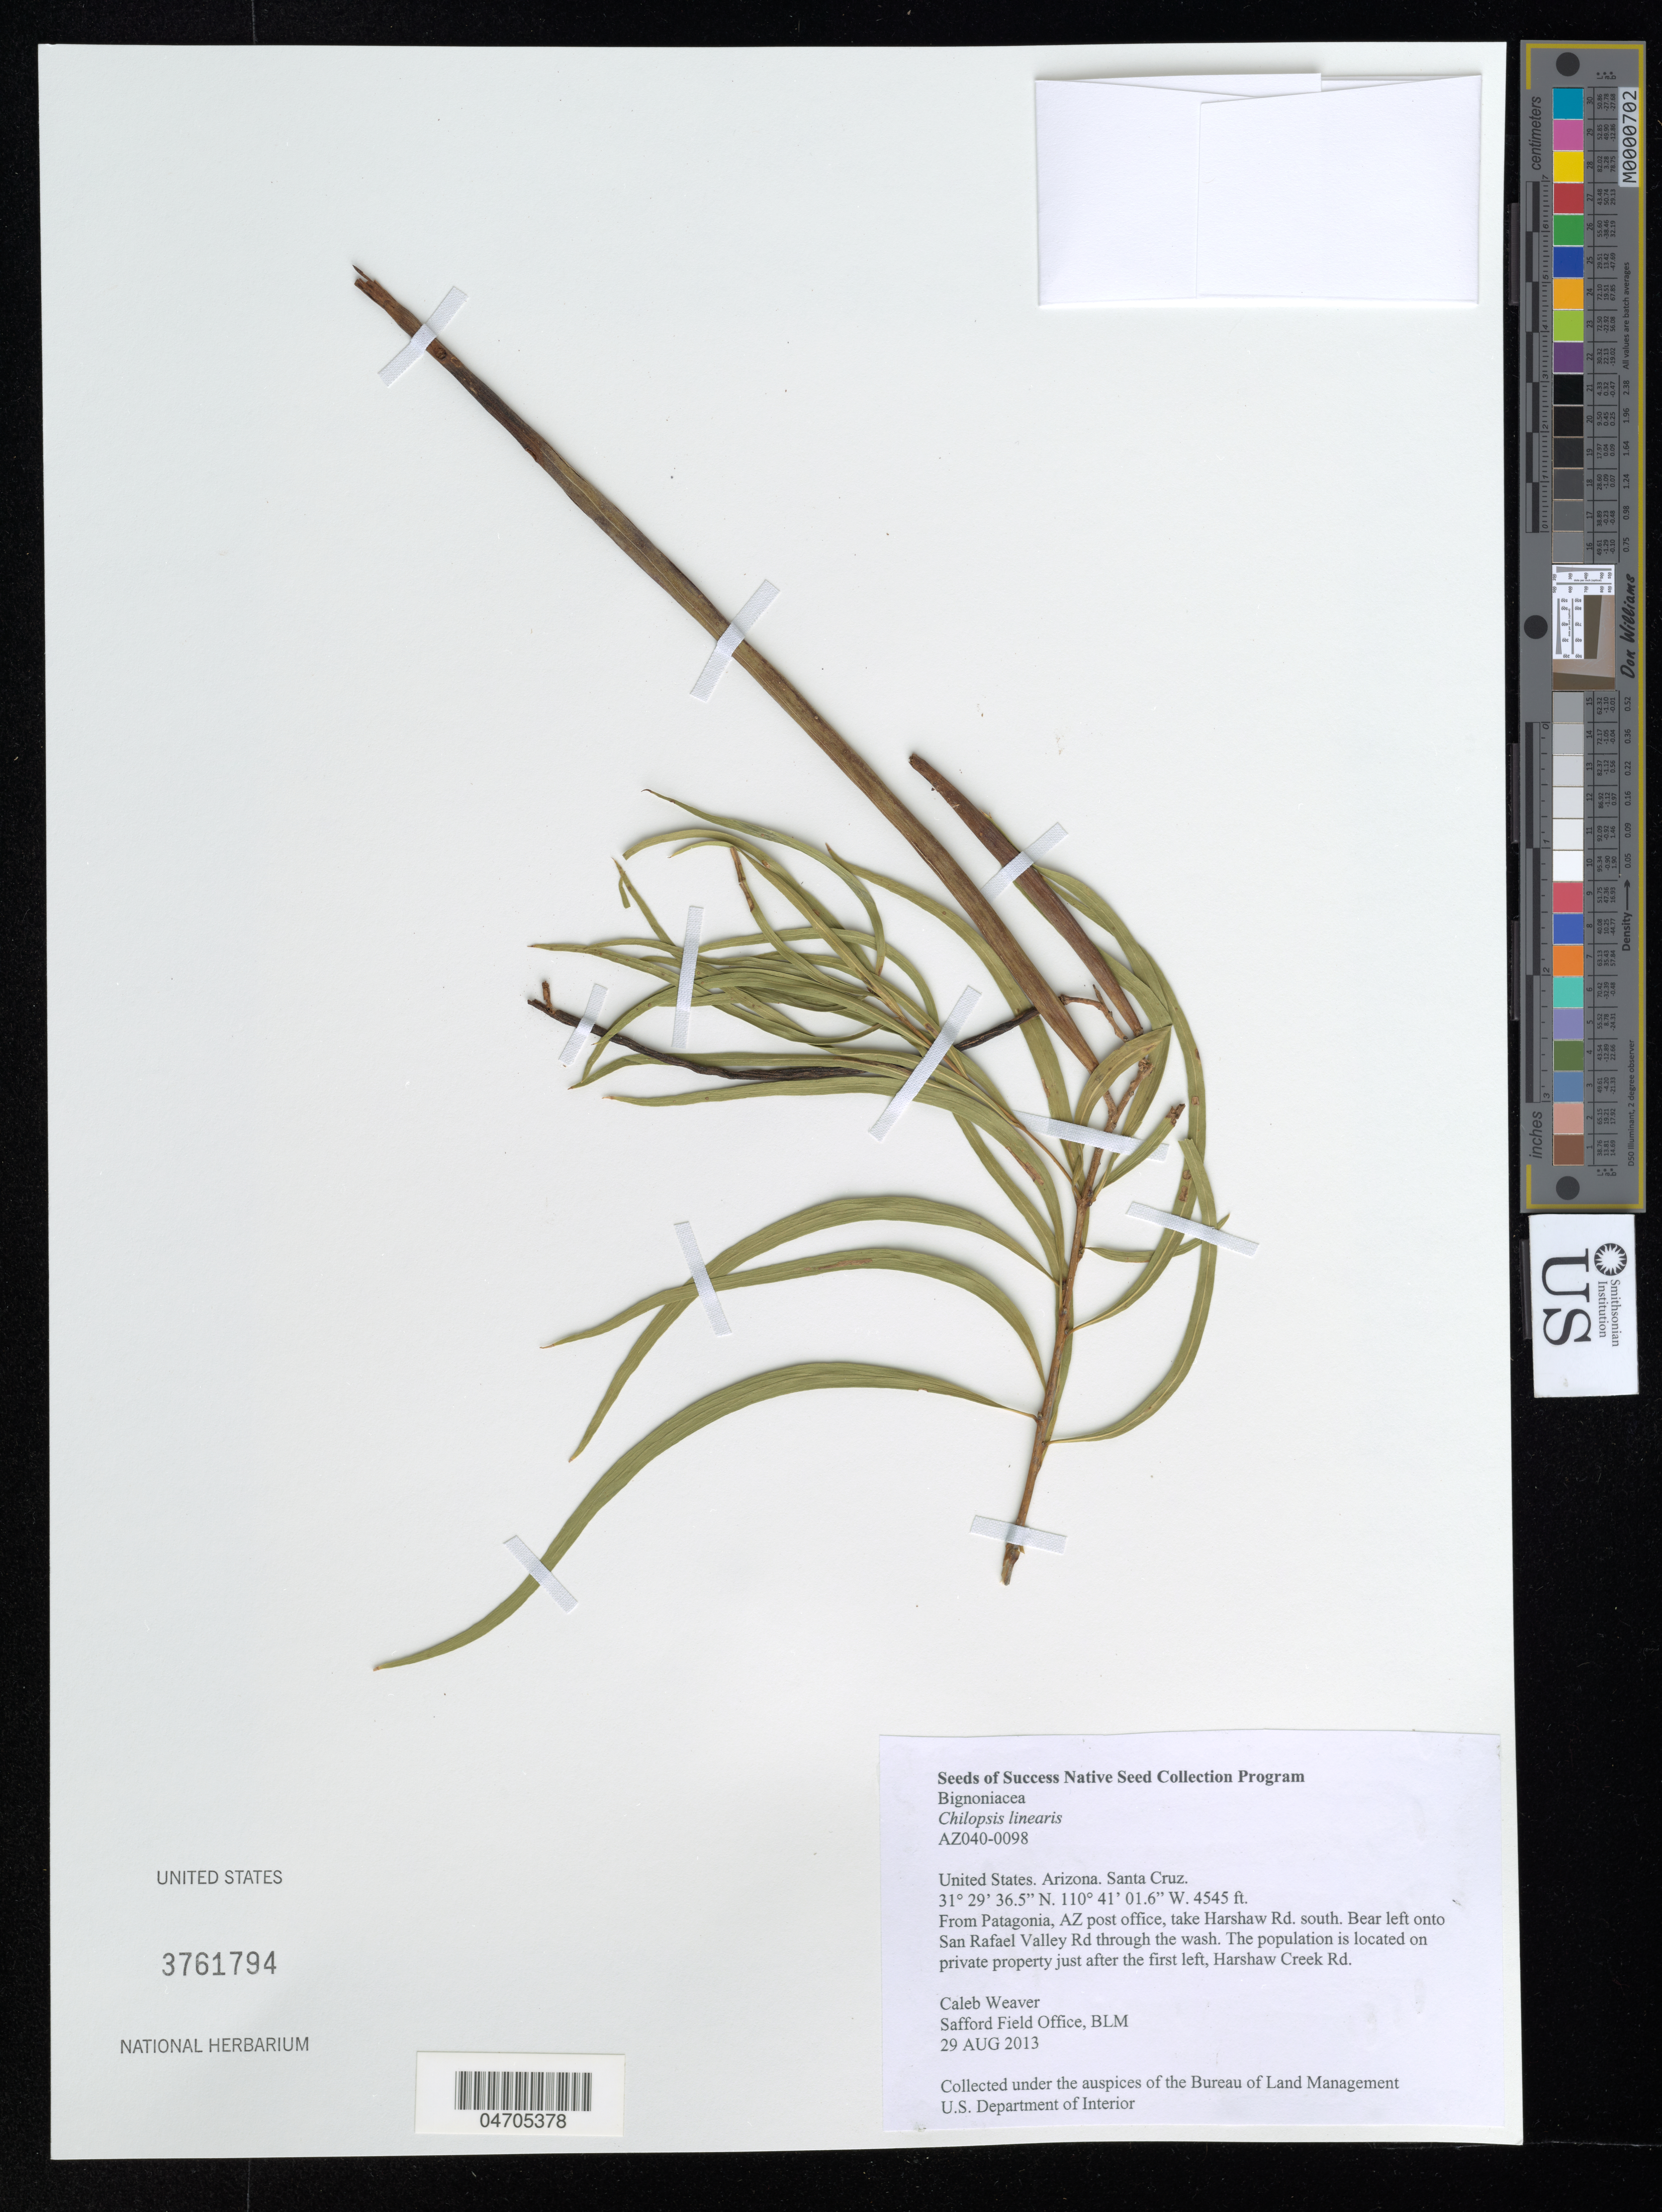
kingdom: Plantae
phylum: Tracheophyta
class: Magnoliopsida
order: Lamiales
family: Bignoniaceae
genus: Chilopsis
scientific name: Chilopsis linearis var. tomenticaulis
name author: Henrickson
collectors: C. Weaver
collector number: AZ040-0098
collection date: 2013-08-29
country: United States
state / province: Arizona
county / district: Santa Cruz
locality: Santa Cruz. From Patagonia, AZ post office, take Harshaw Rd. south. Bear left onto San Rafael Valley Rd through the wash. The population is located on private property just after the first left, Harshaw Creek Rd.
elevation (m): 1385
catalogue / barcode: US 3761794